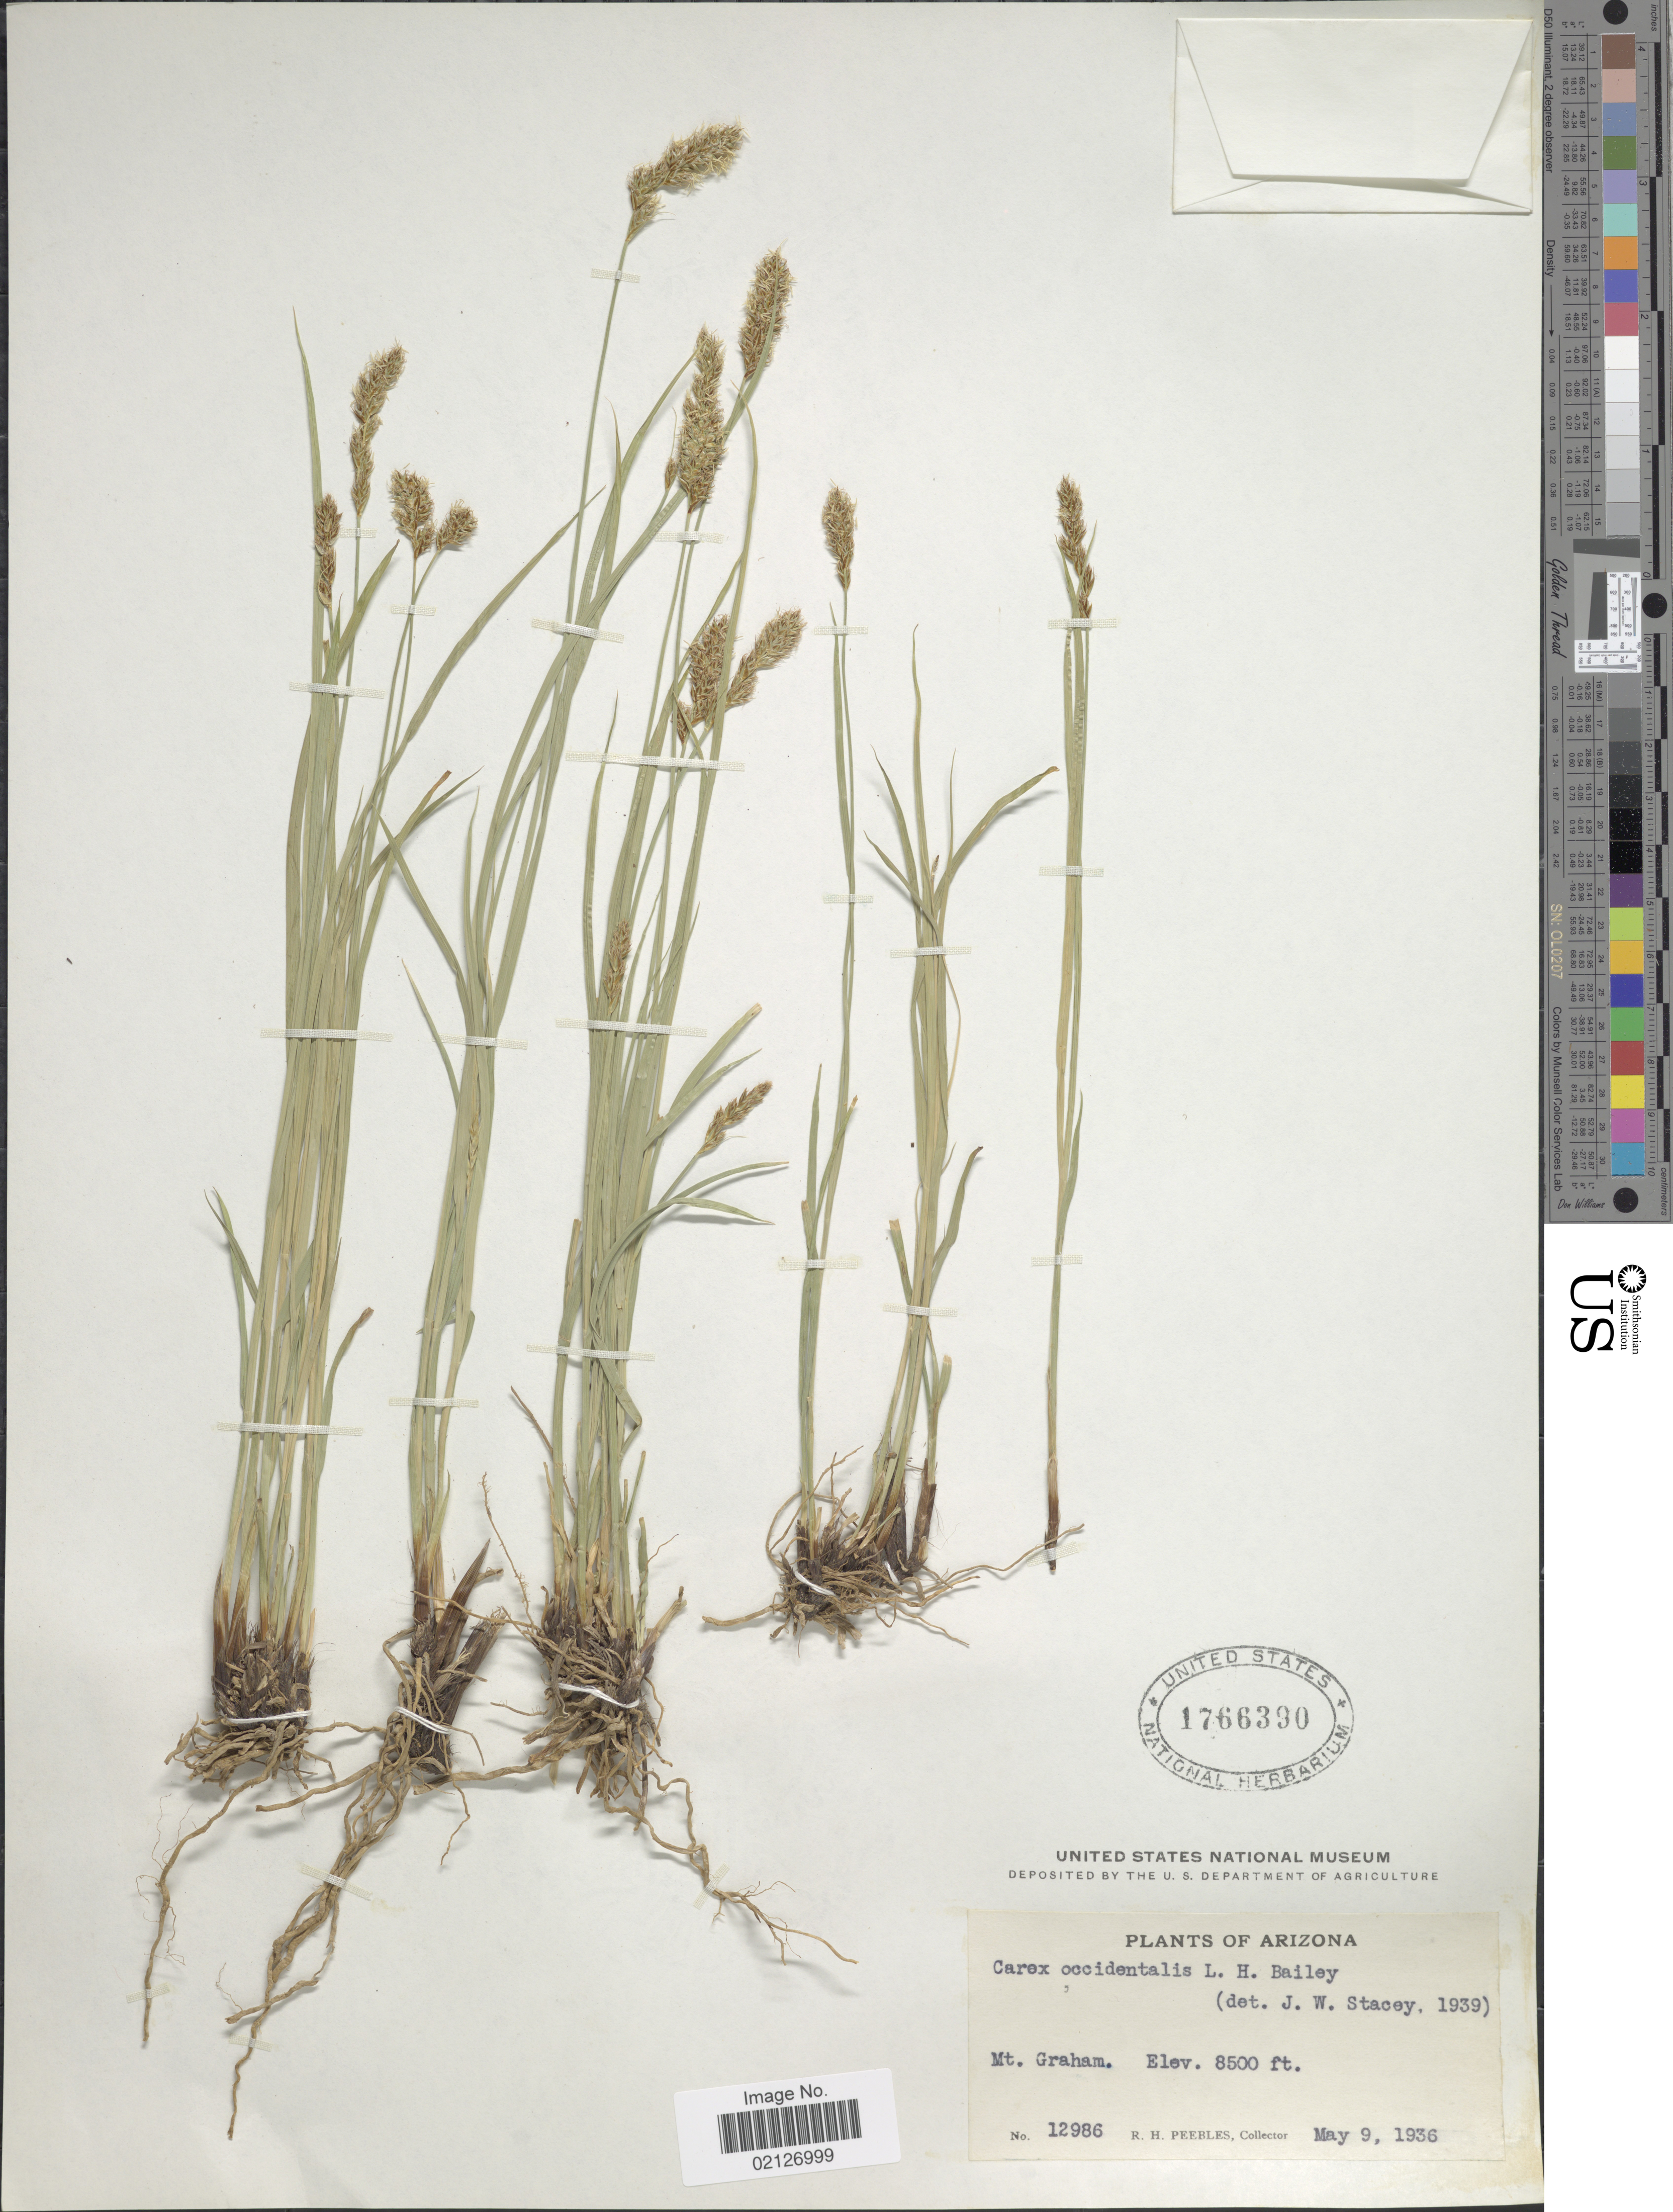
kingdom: Plantae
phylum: Tracheophyta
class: Liliopsida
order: Poales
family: Cyperaceae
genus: Carex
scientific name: Carex occidentalis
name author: L.H. Bailey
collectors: R. H. Peebles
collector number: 12986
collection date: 1936-05-09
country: United States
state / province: Arizona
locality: Mt. Graham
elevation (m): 2591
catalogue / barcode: US 1766390